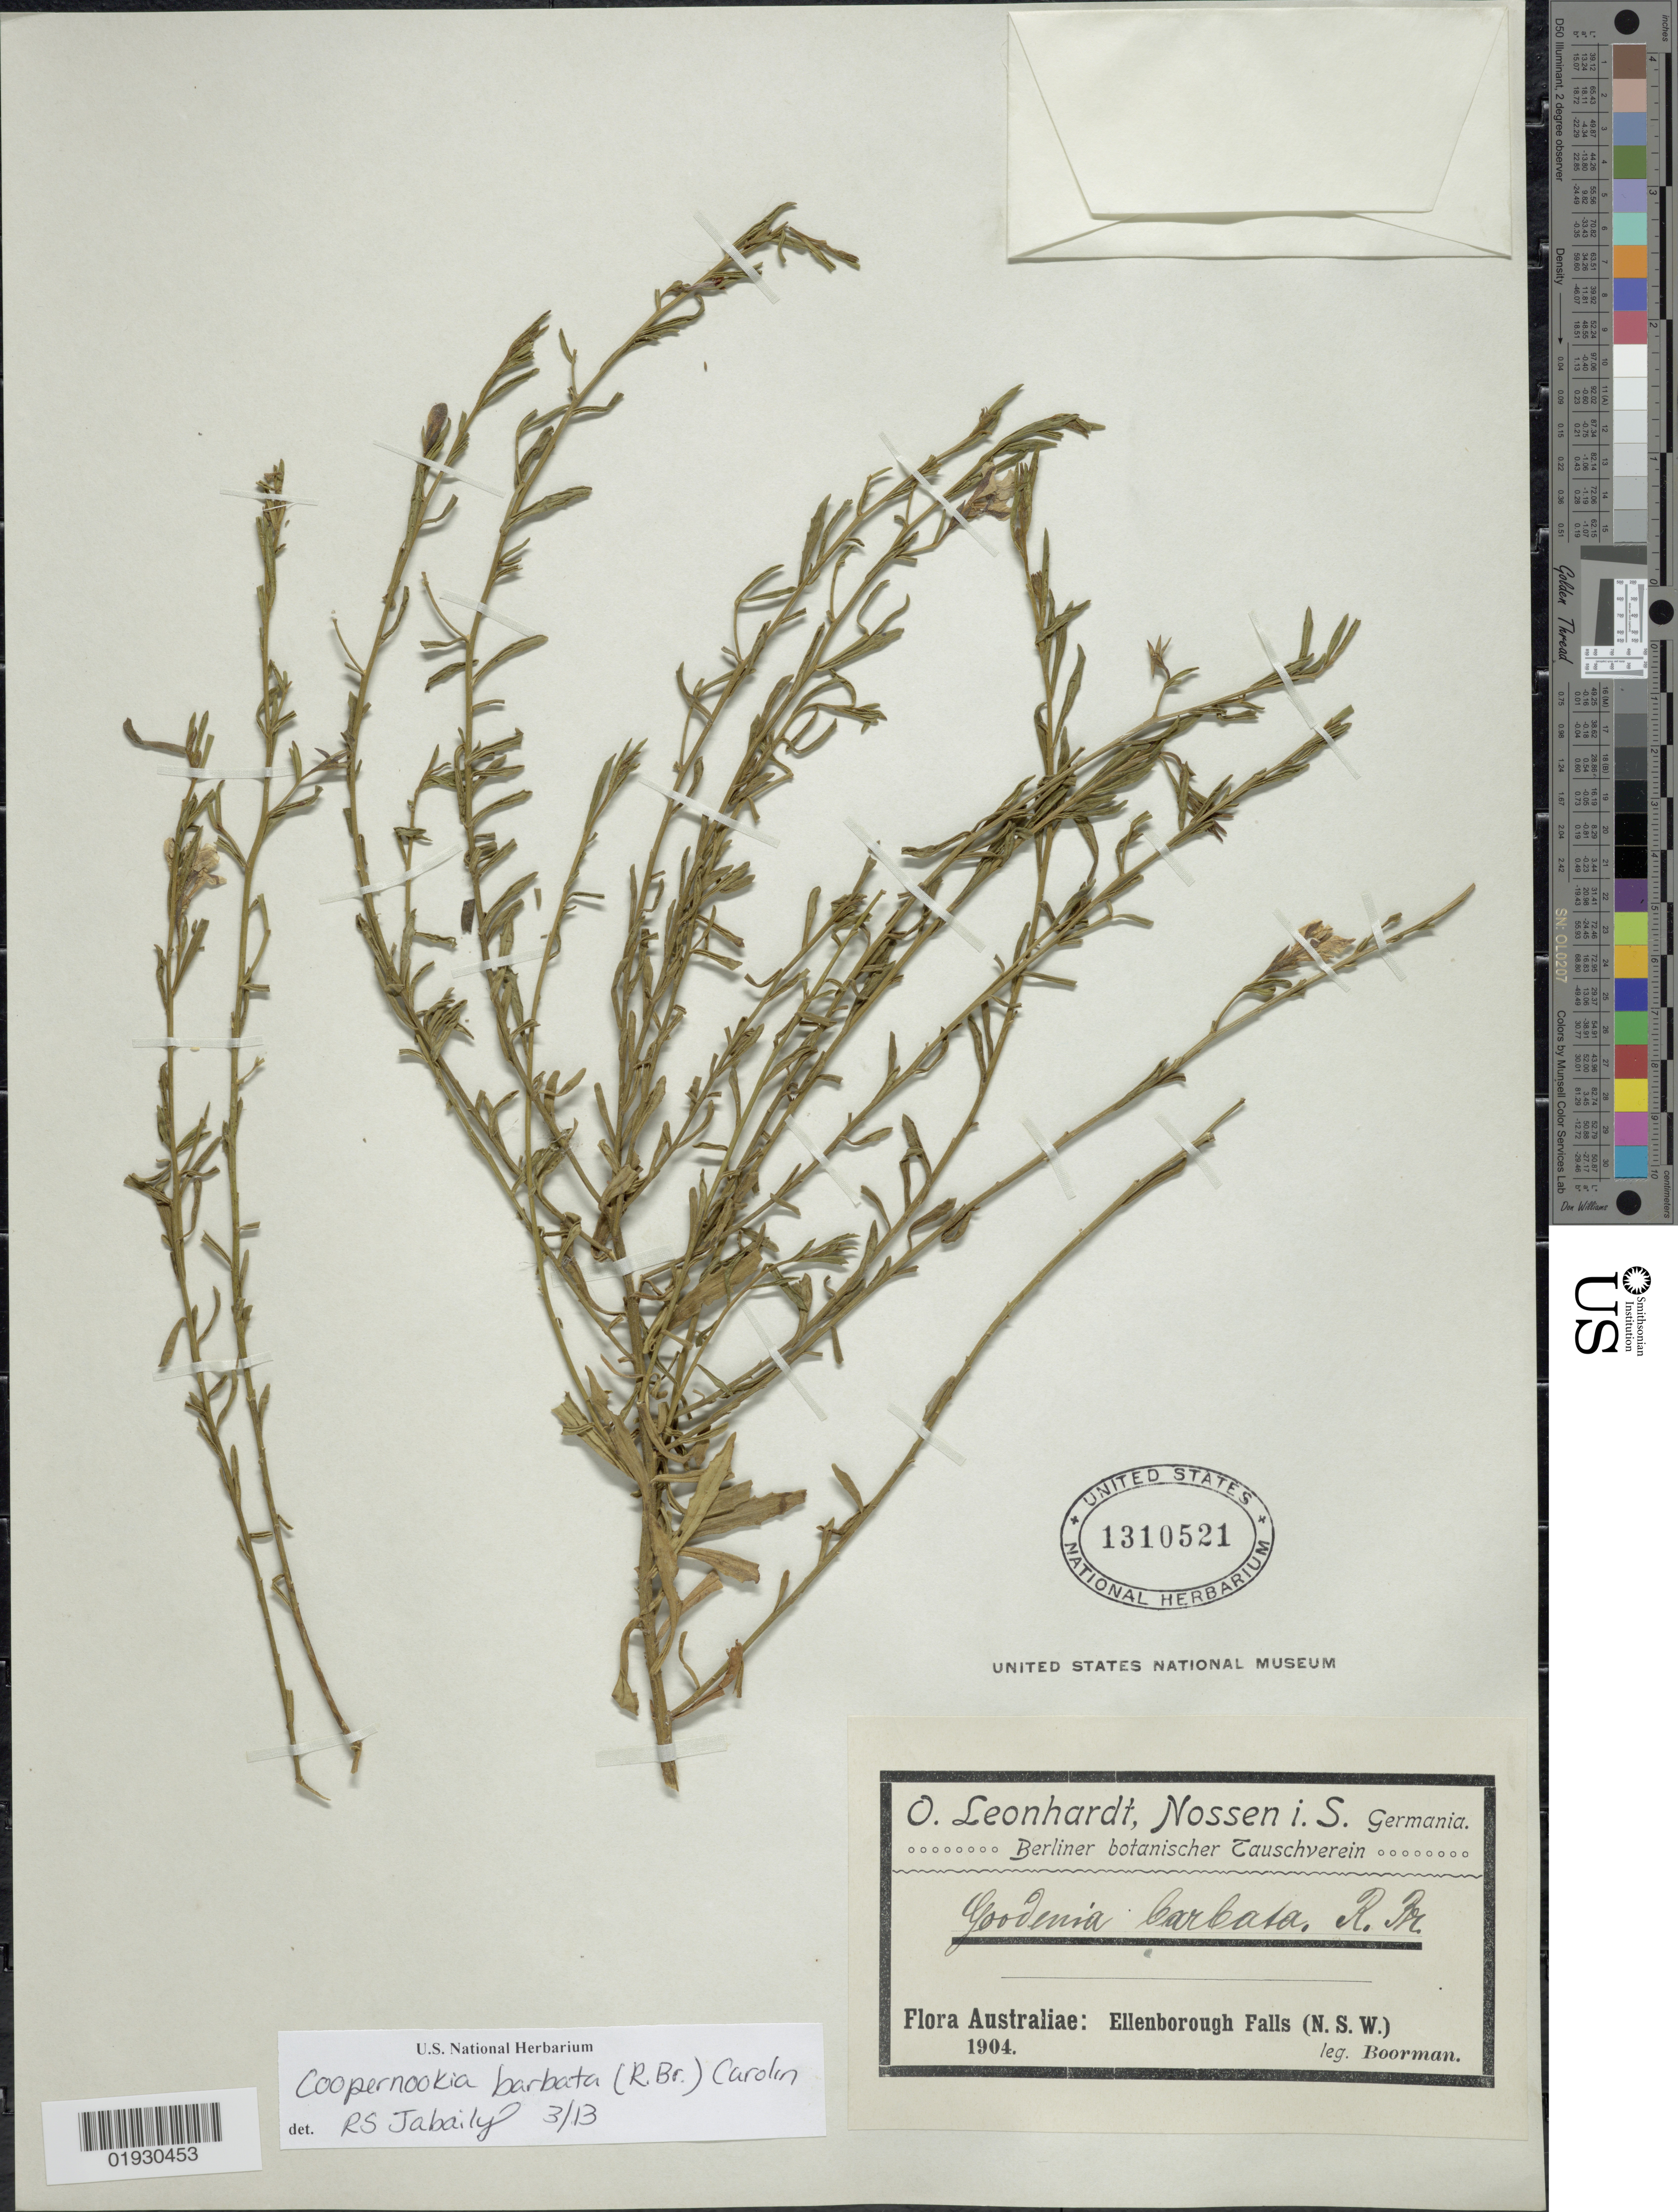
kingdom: Plantae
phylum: Tracheophyta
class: Magnoliopsida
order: Asterales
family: Goodeniaceae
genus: Coopernookia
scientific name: Coopernookia barbata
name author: (R. Br.) Carolin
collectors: -. Boorman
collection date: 1904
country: Australia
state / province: New South Wales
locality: Ellenborough Falls (N.S.W.)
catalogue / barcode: US 1310521